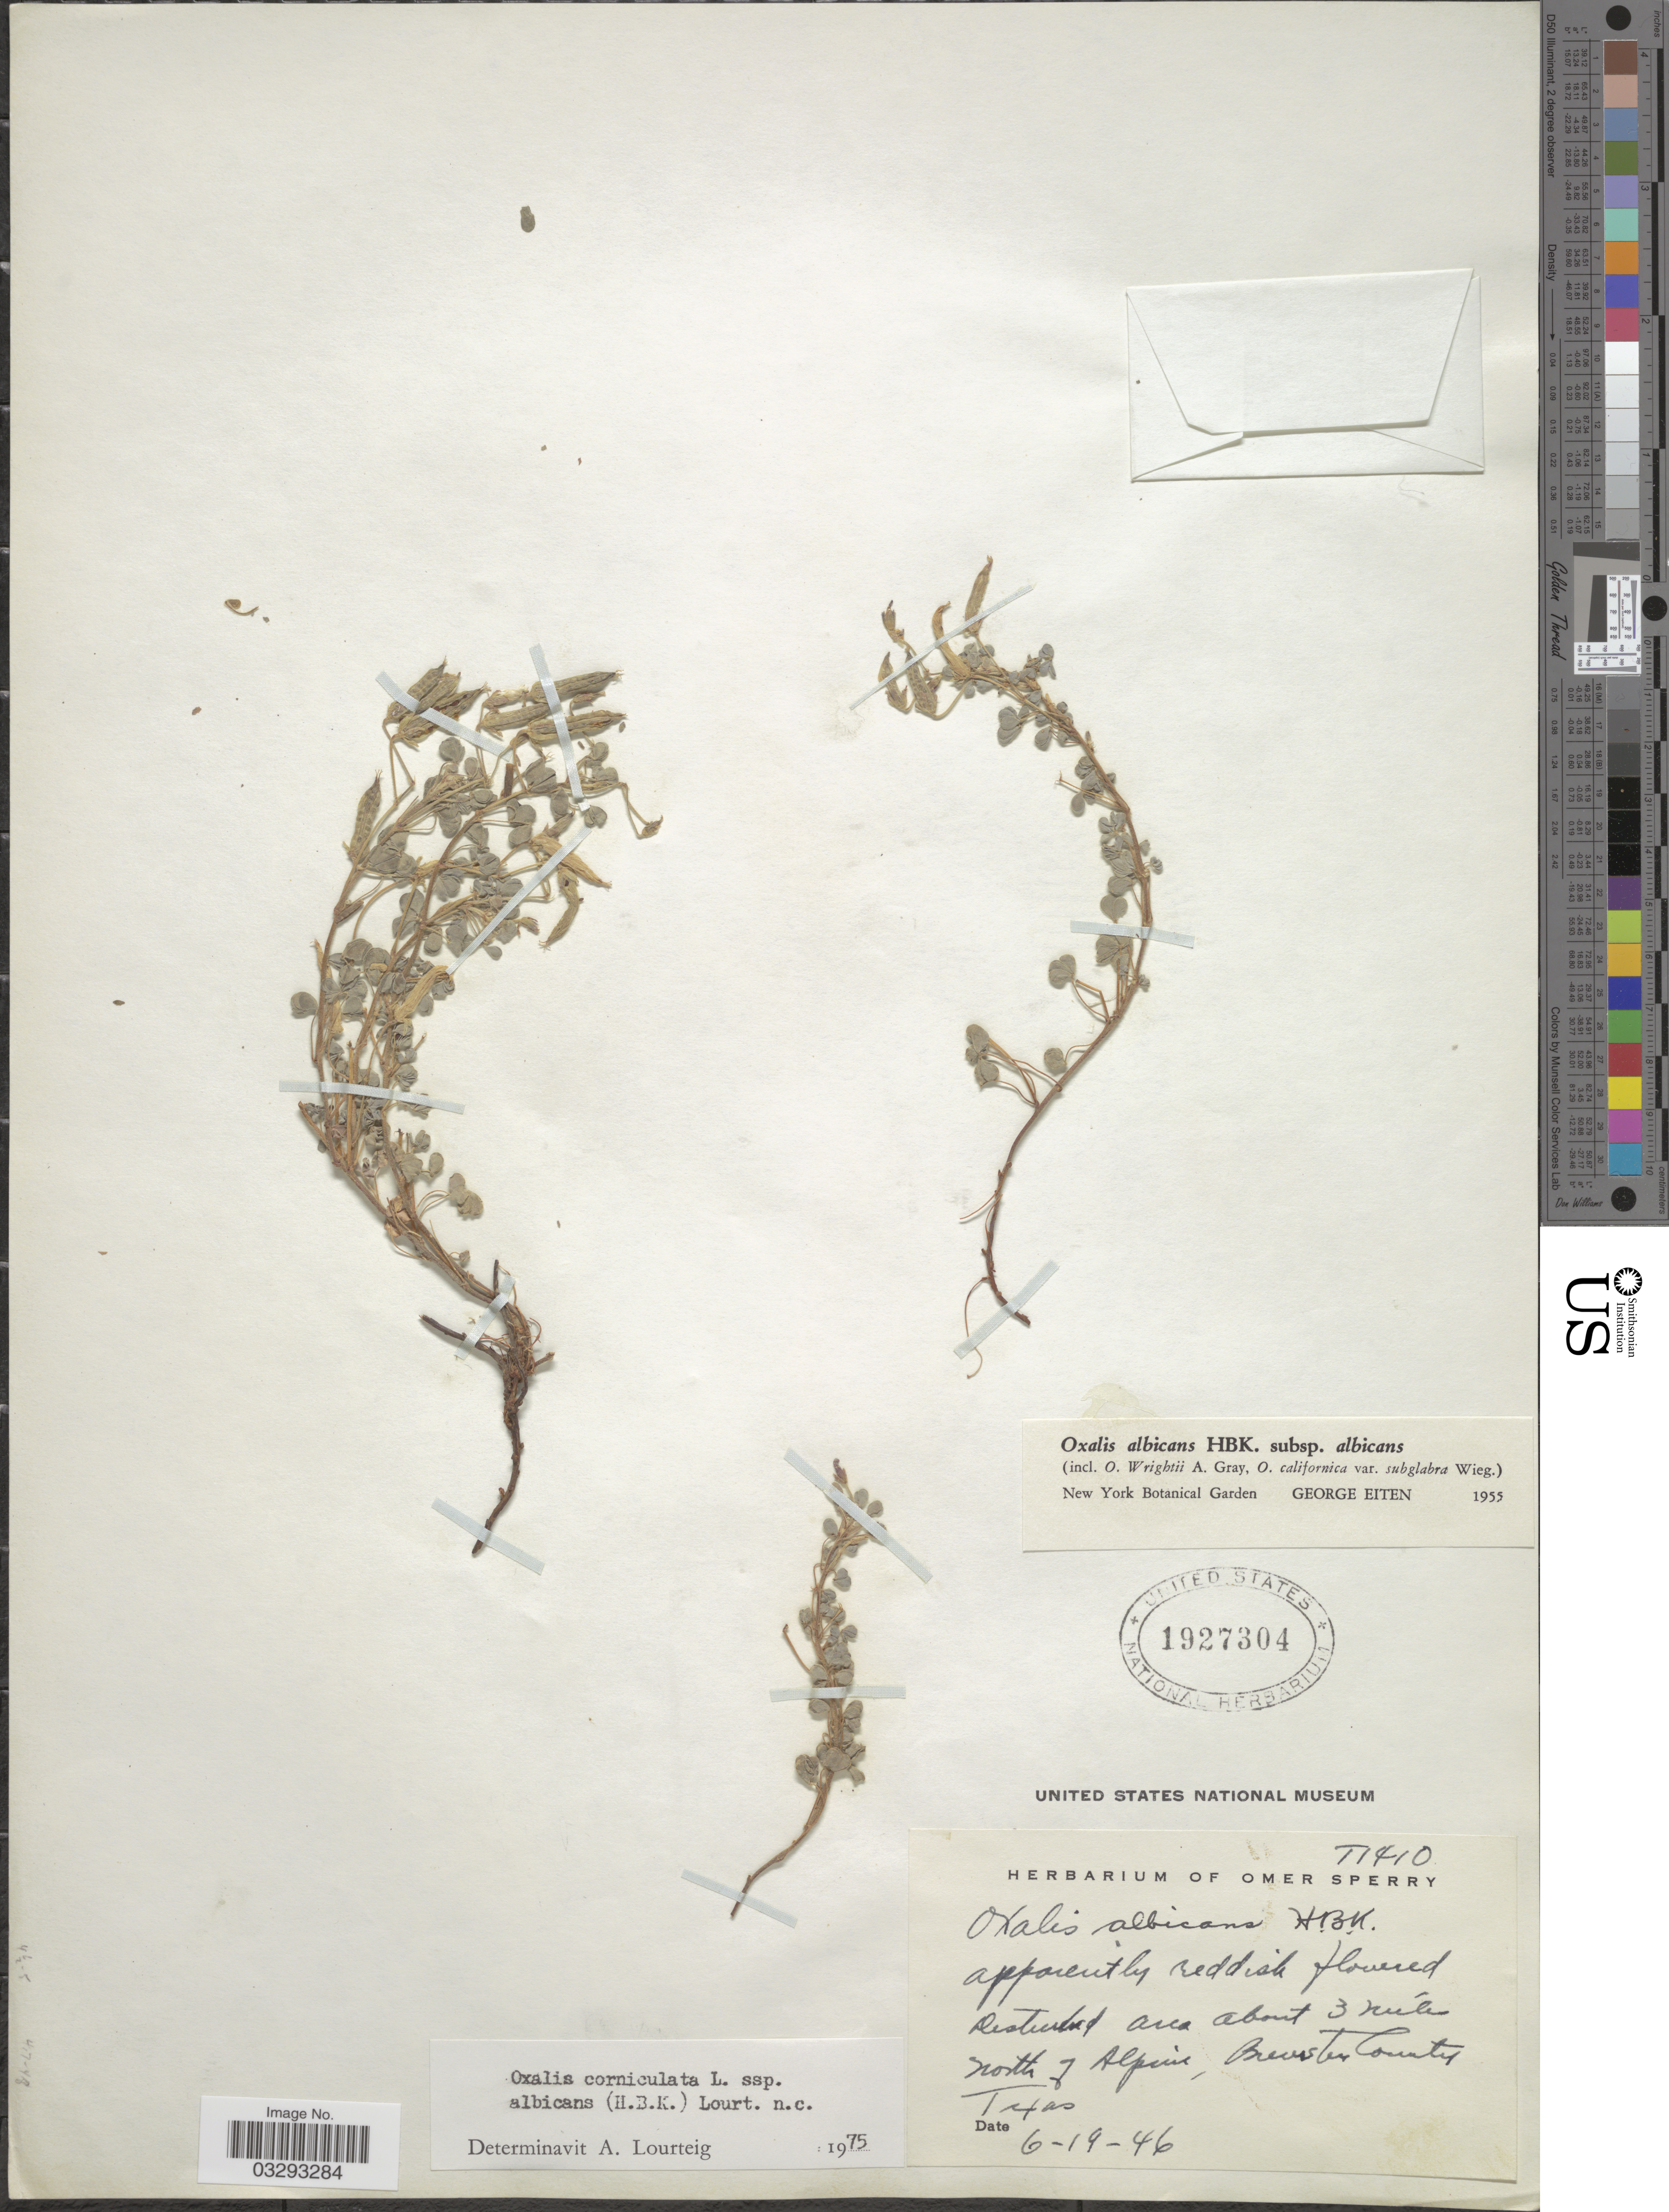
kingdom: Plantae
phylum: Tracheophyta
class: Magnoliopsida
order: Oxalidales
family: Oxalidaceae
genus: Oxalis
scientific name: Oxalis corniculata subsp. albicans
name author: (Kunth) Lourteig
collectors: ex. herb. Omer E. Sperry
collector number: T1410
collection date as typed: Transcribed d/m/y: 19/6/46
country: United States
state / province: Texas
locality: Disturbed area about 3 miles north of Alpine, Brewster County.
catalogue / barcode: US 1927304